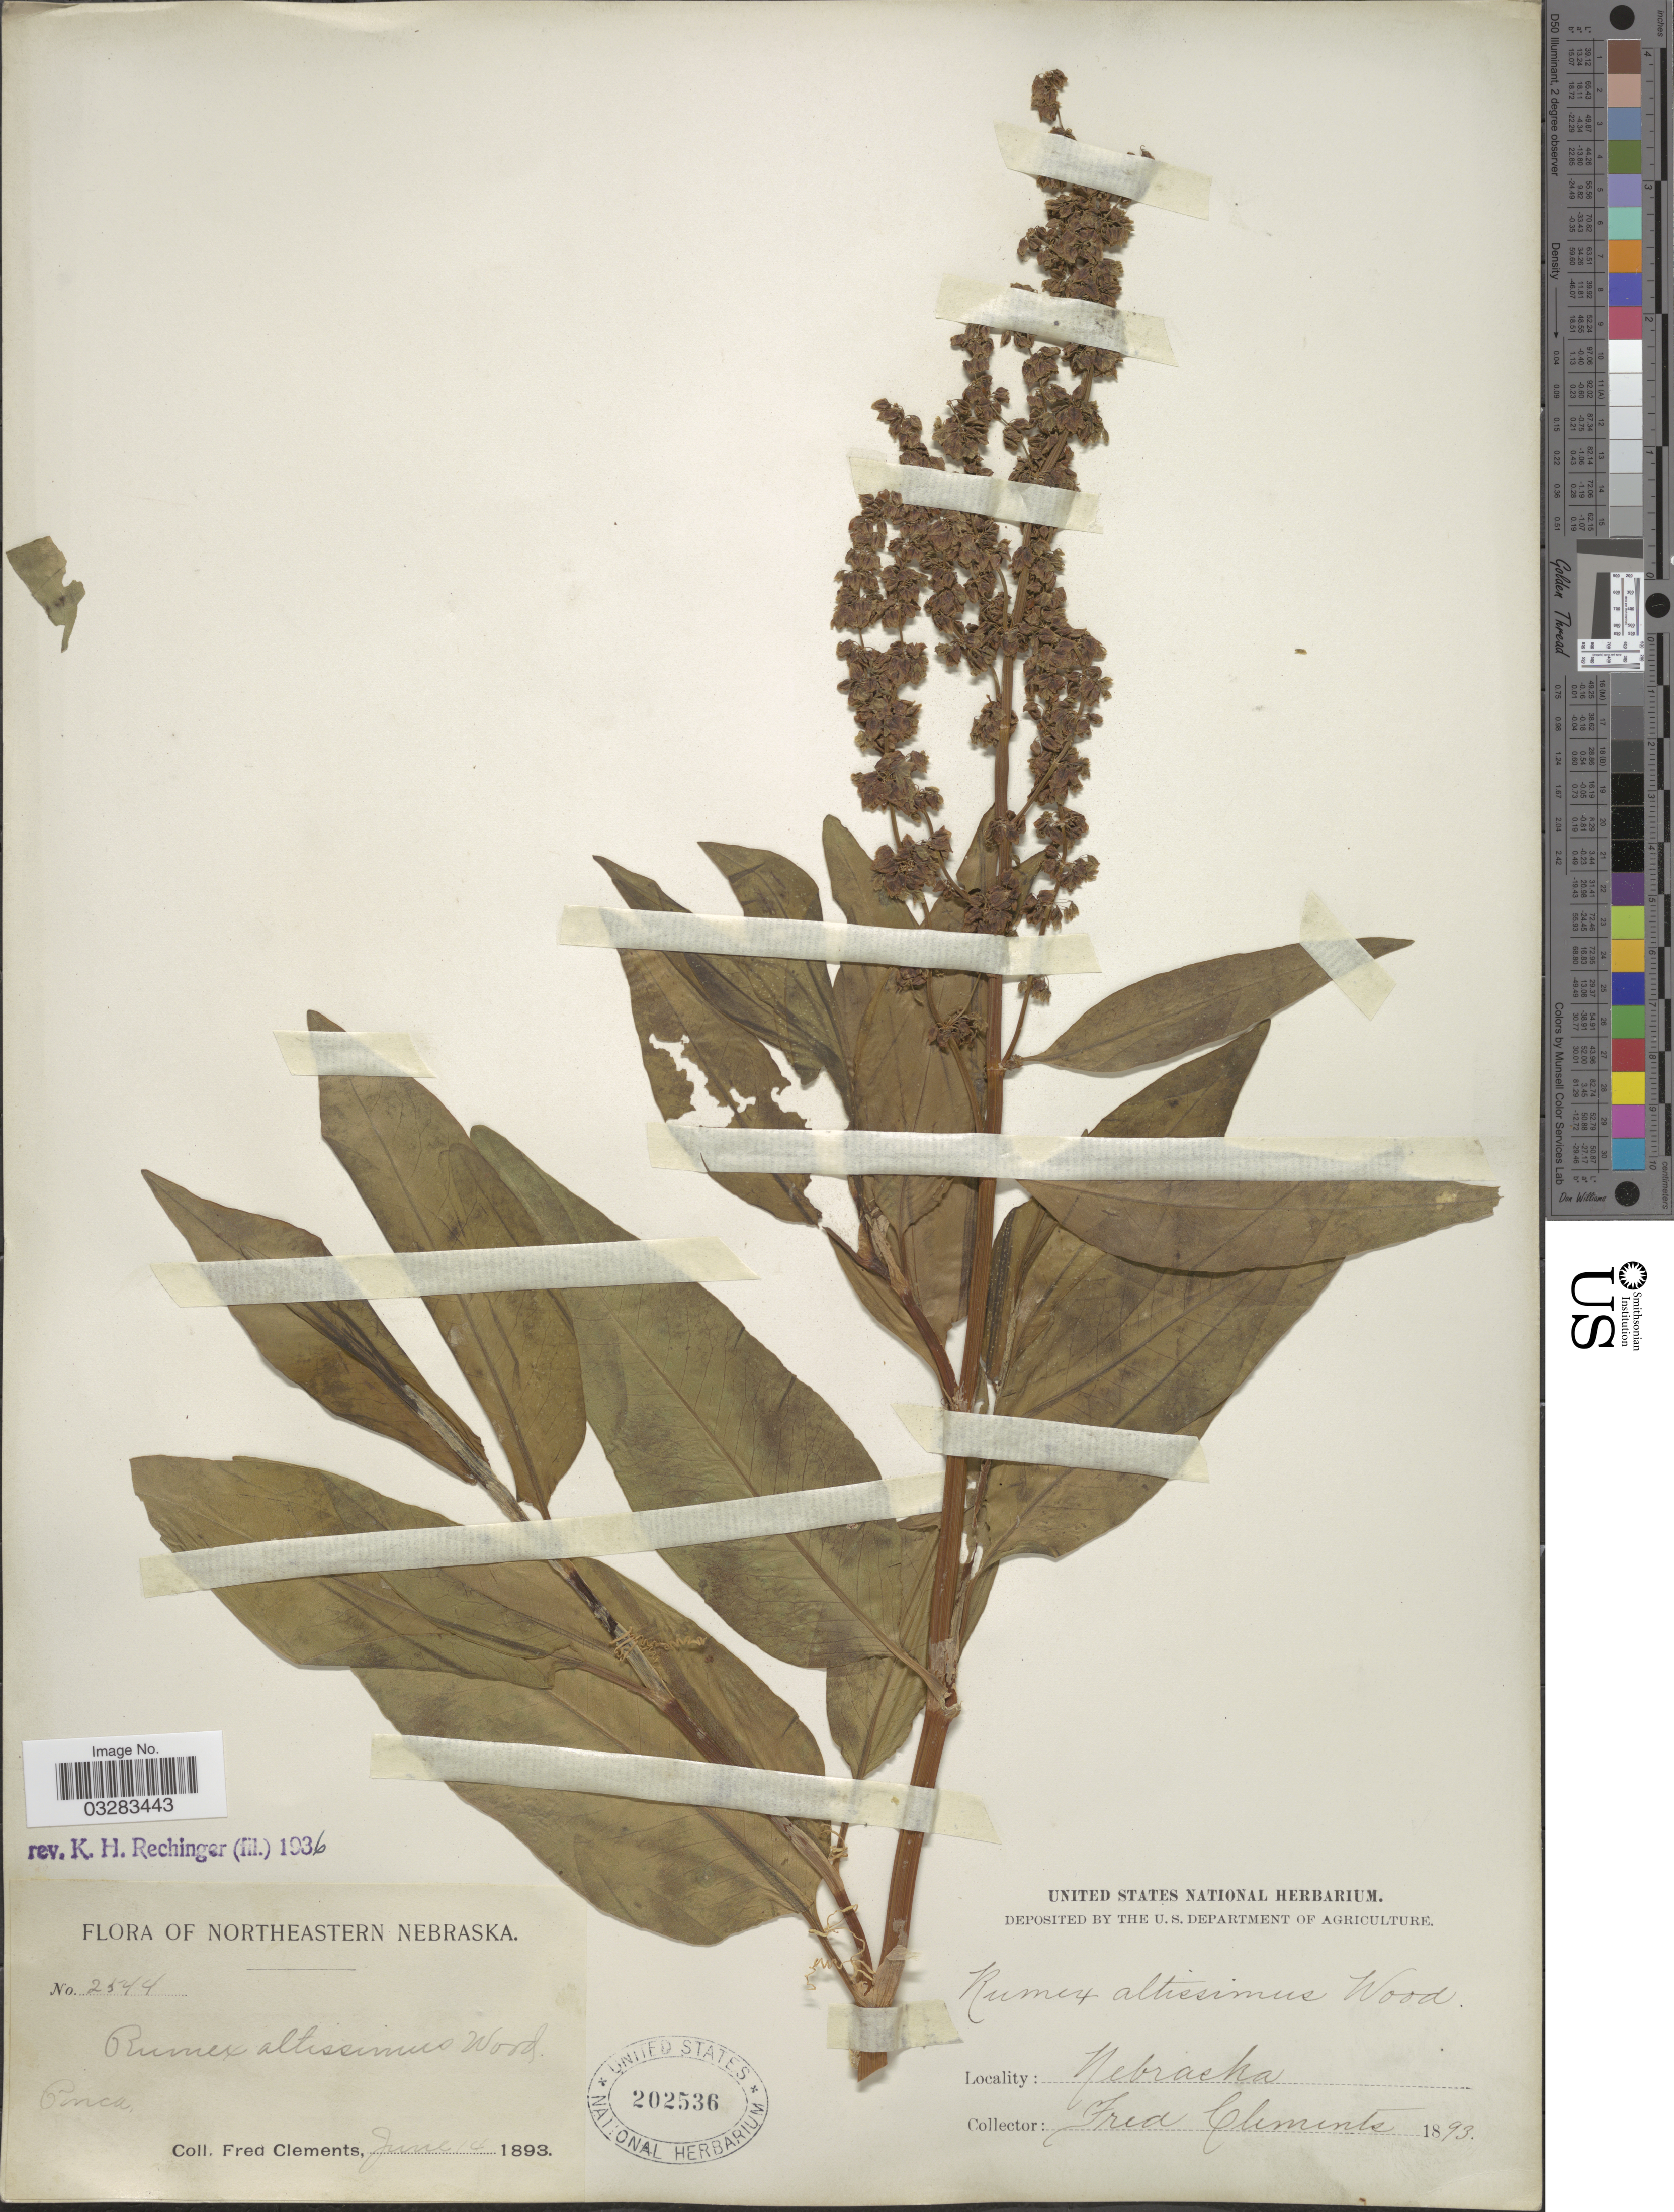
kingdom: Plantae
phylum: Tracheophyta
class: Magnoliopsida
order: Caryophyllales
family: Polygonaceae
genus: Rumex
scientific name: Rumex altissimus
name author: Alph. Wood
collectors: F. Clements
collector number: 2544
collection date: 1893-06-14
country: United States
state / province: Nebraska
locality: Northeastern Nebraska. Pinca.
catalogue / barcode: US 202536